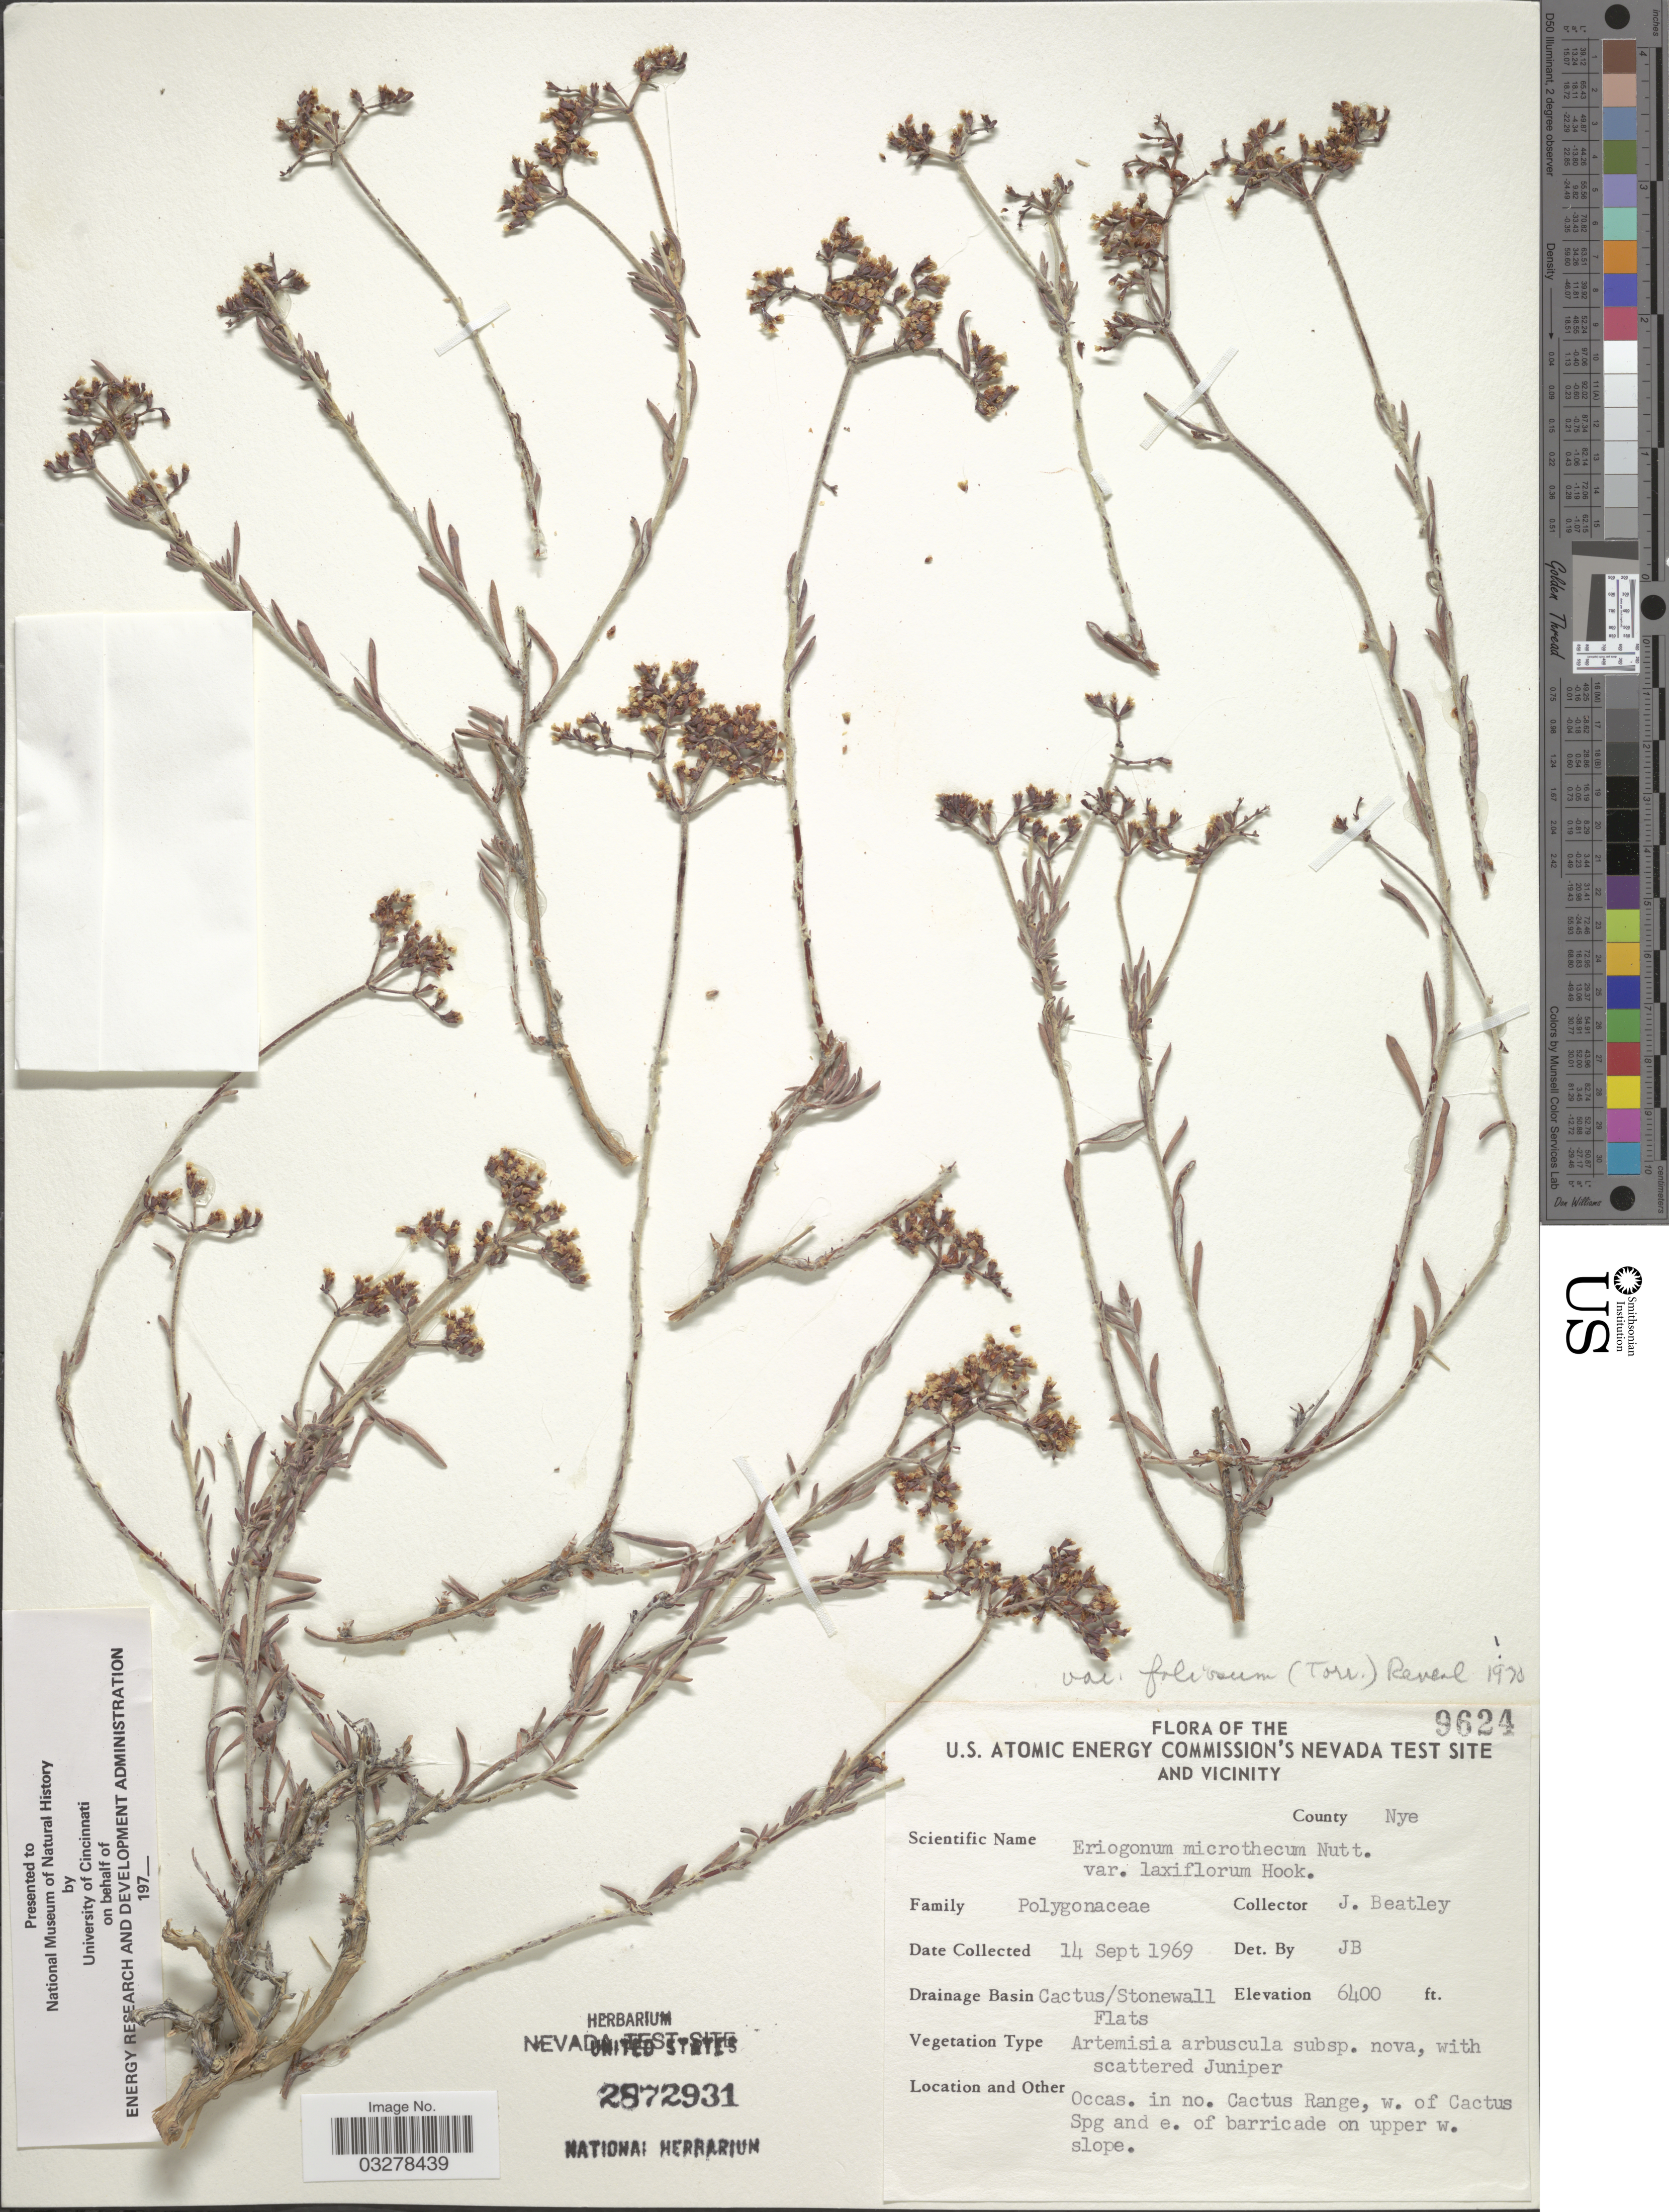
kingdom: Plantae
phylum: Tracheophyta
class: Magnoliopsida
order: Caryophyllales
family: Polygonaceae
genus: Eriogonum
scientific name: Eriogonum microtheca var. foliosum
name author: (Torr. & A. Gray) Reveal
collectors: J. C. Beatley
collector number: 9624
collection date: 1969-09-14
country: United States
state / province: Nevada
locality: U.S. Atomic Energy Commission's Nevada Test Site and Vicinity. County Nye. Drainage Basin Cactus/Stonewall Flats. Occas. in no. Cactus Range, w. of Cactus Spg and e. of barricade on upper w. slope.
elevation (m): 1951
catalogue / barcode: US 2872931